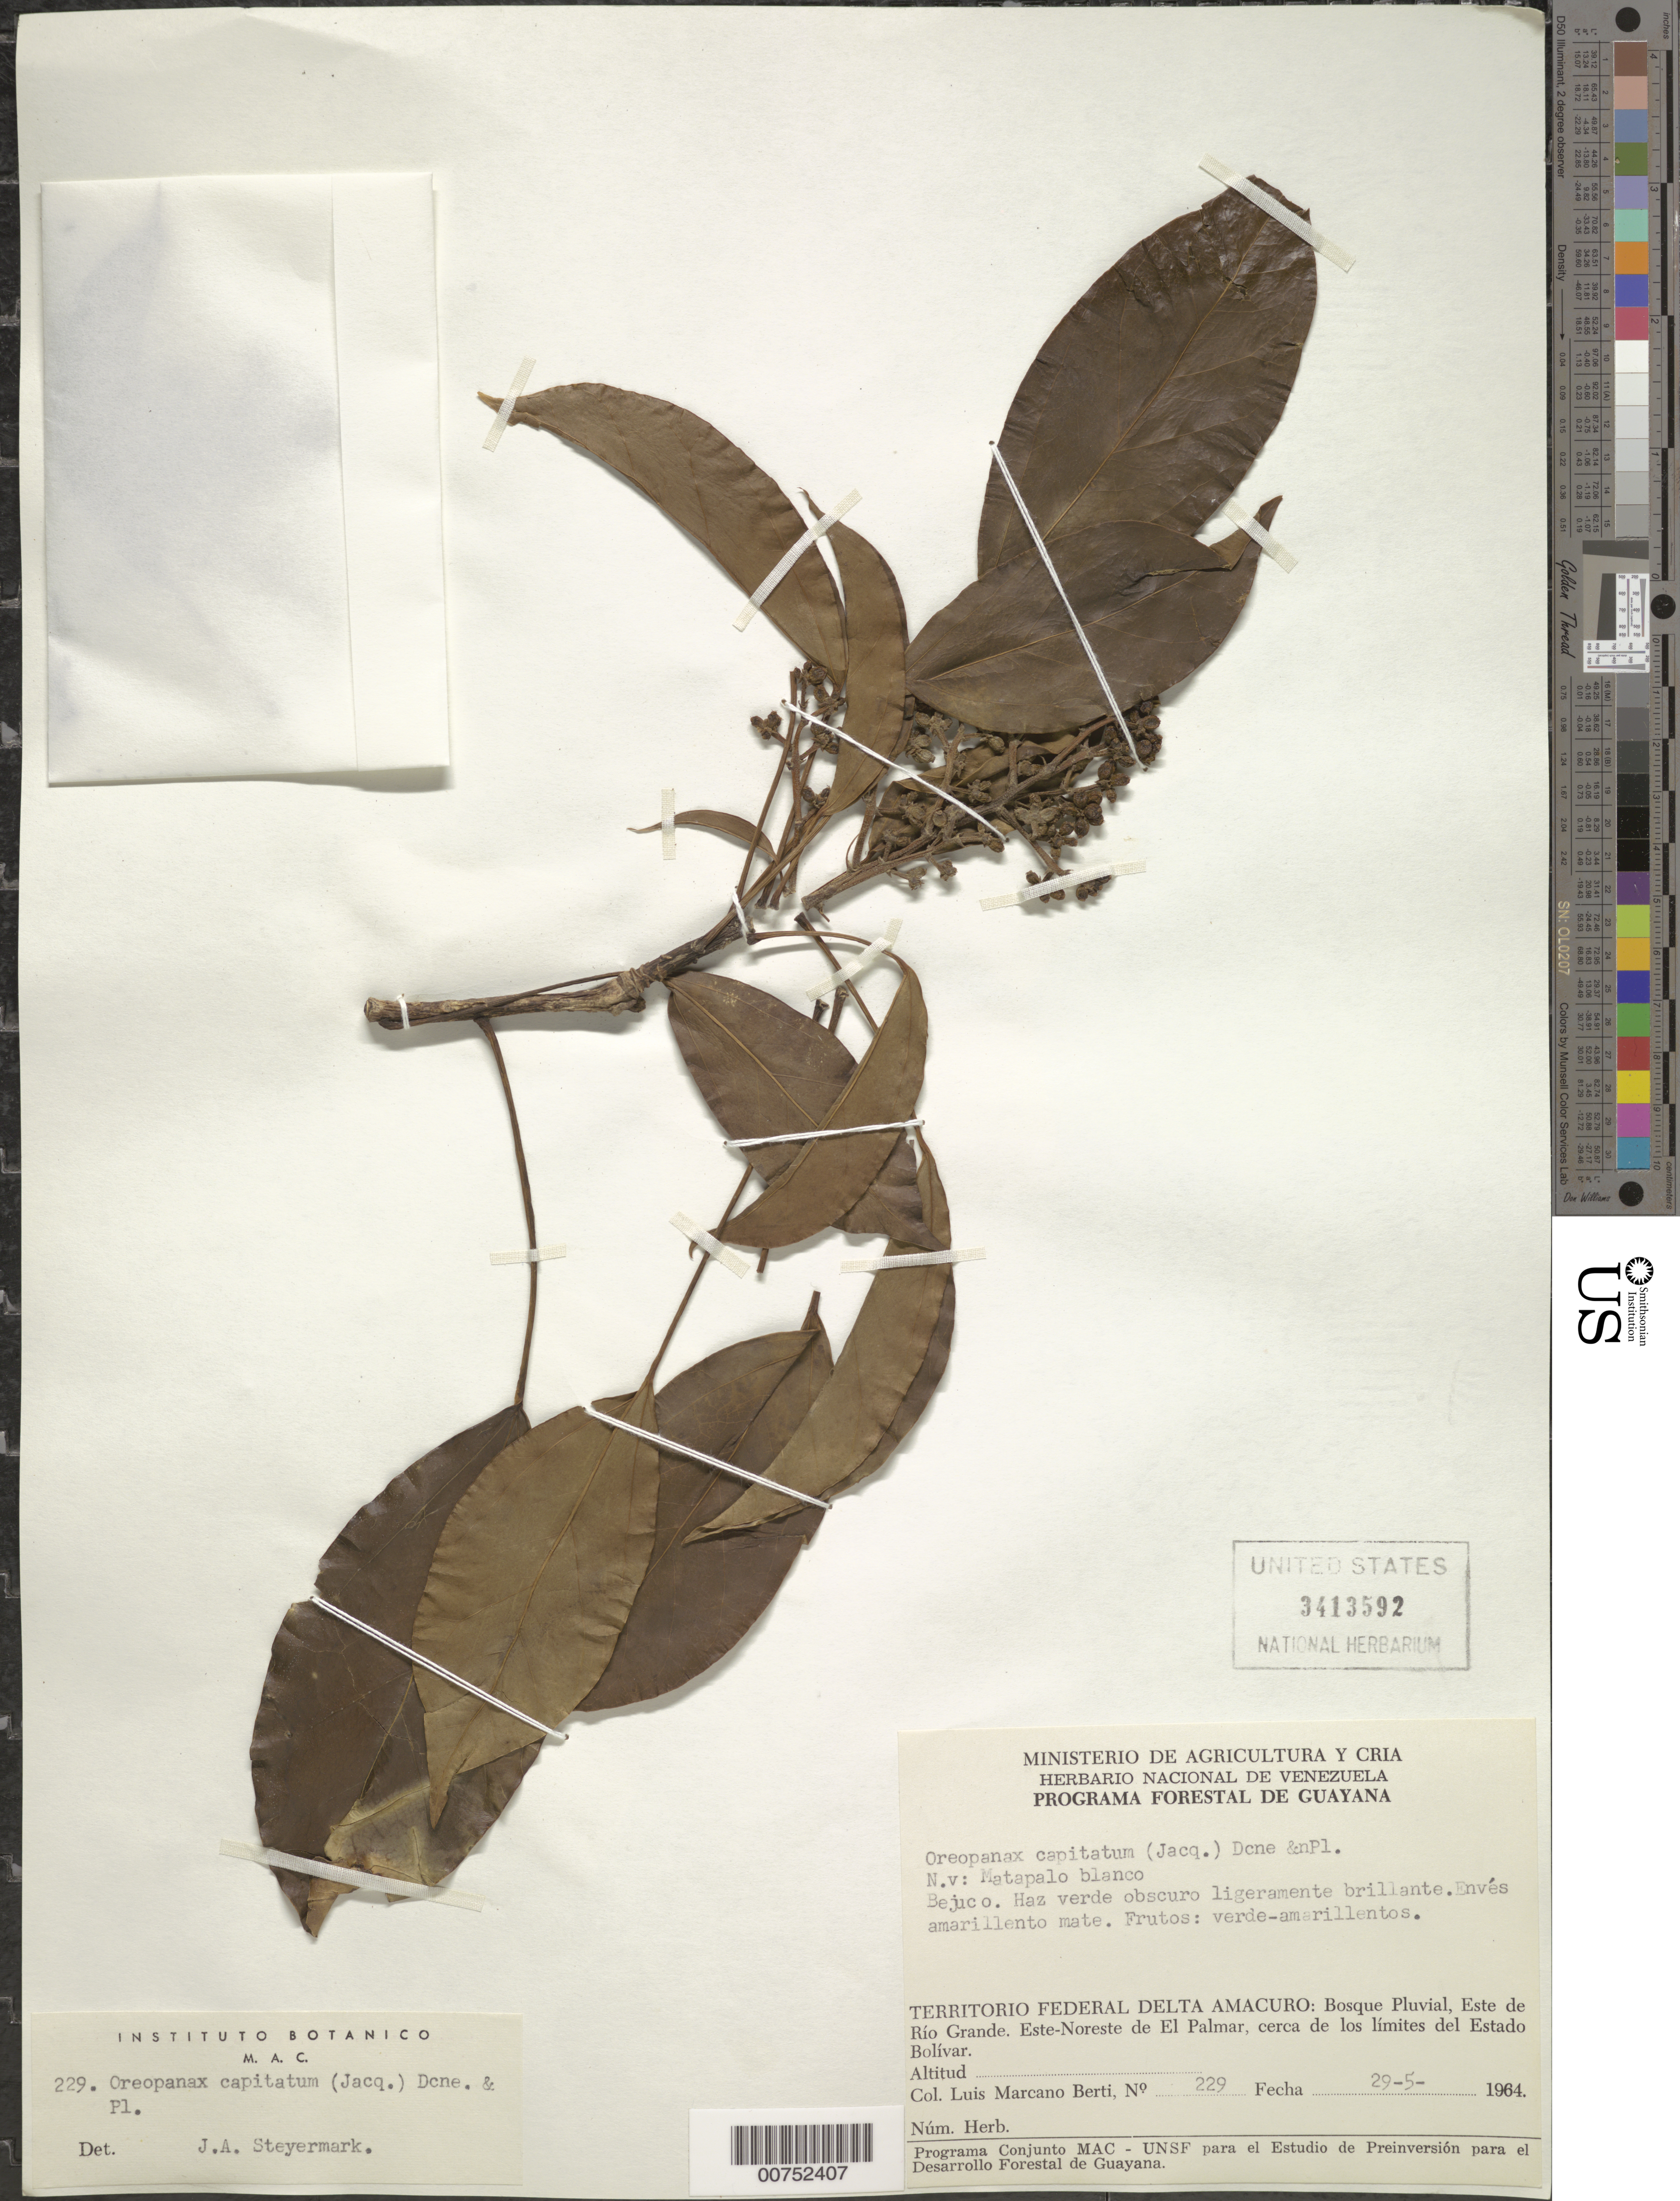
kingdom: Plantae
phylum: Tracheophyta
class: Magnoliopsida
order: Apiales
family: Araliaceae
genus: Oreopanax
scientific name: Oreopanax capitatus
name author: (Jacq.) Decne. & Planch.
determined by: Steyermark, Julian A., (VEN)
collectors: L. Marcano-Berti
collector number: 229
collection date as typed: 29-May-64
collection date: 1964-05-29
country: Venezuela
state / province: Delta Amacuro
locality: Este de Río Grande, ENE de El Palmar, cerca de los limites del Estado Bolívar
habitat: Bosque pluvial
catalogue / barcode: US 3413592